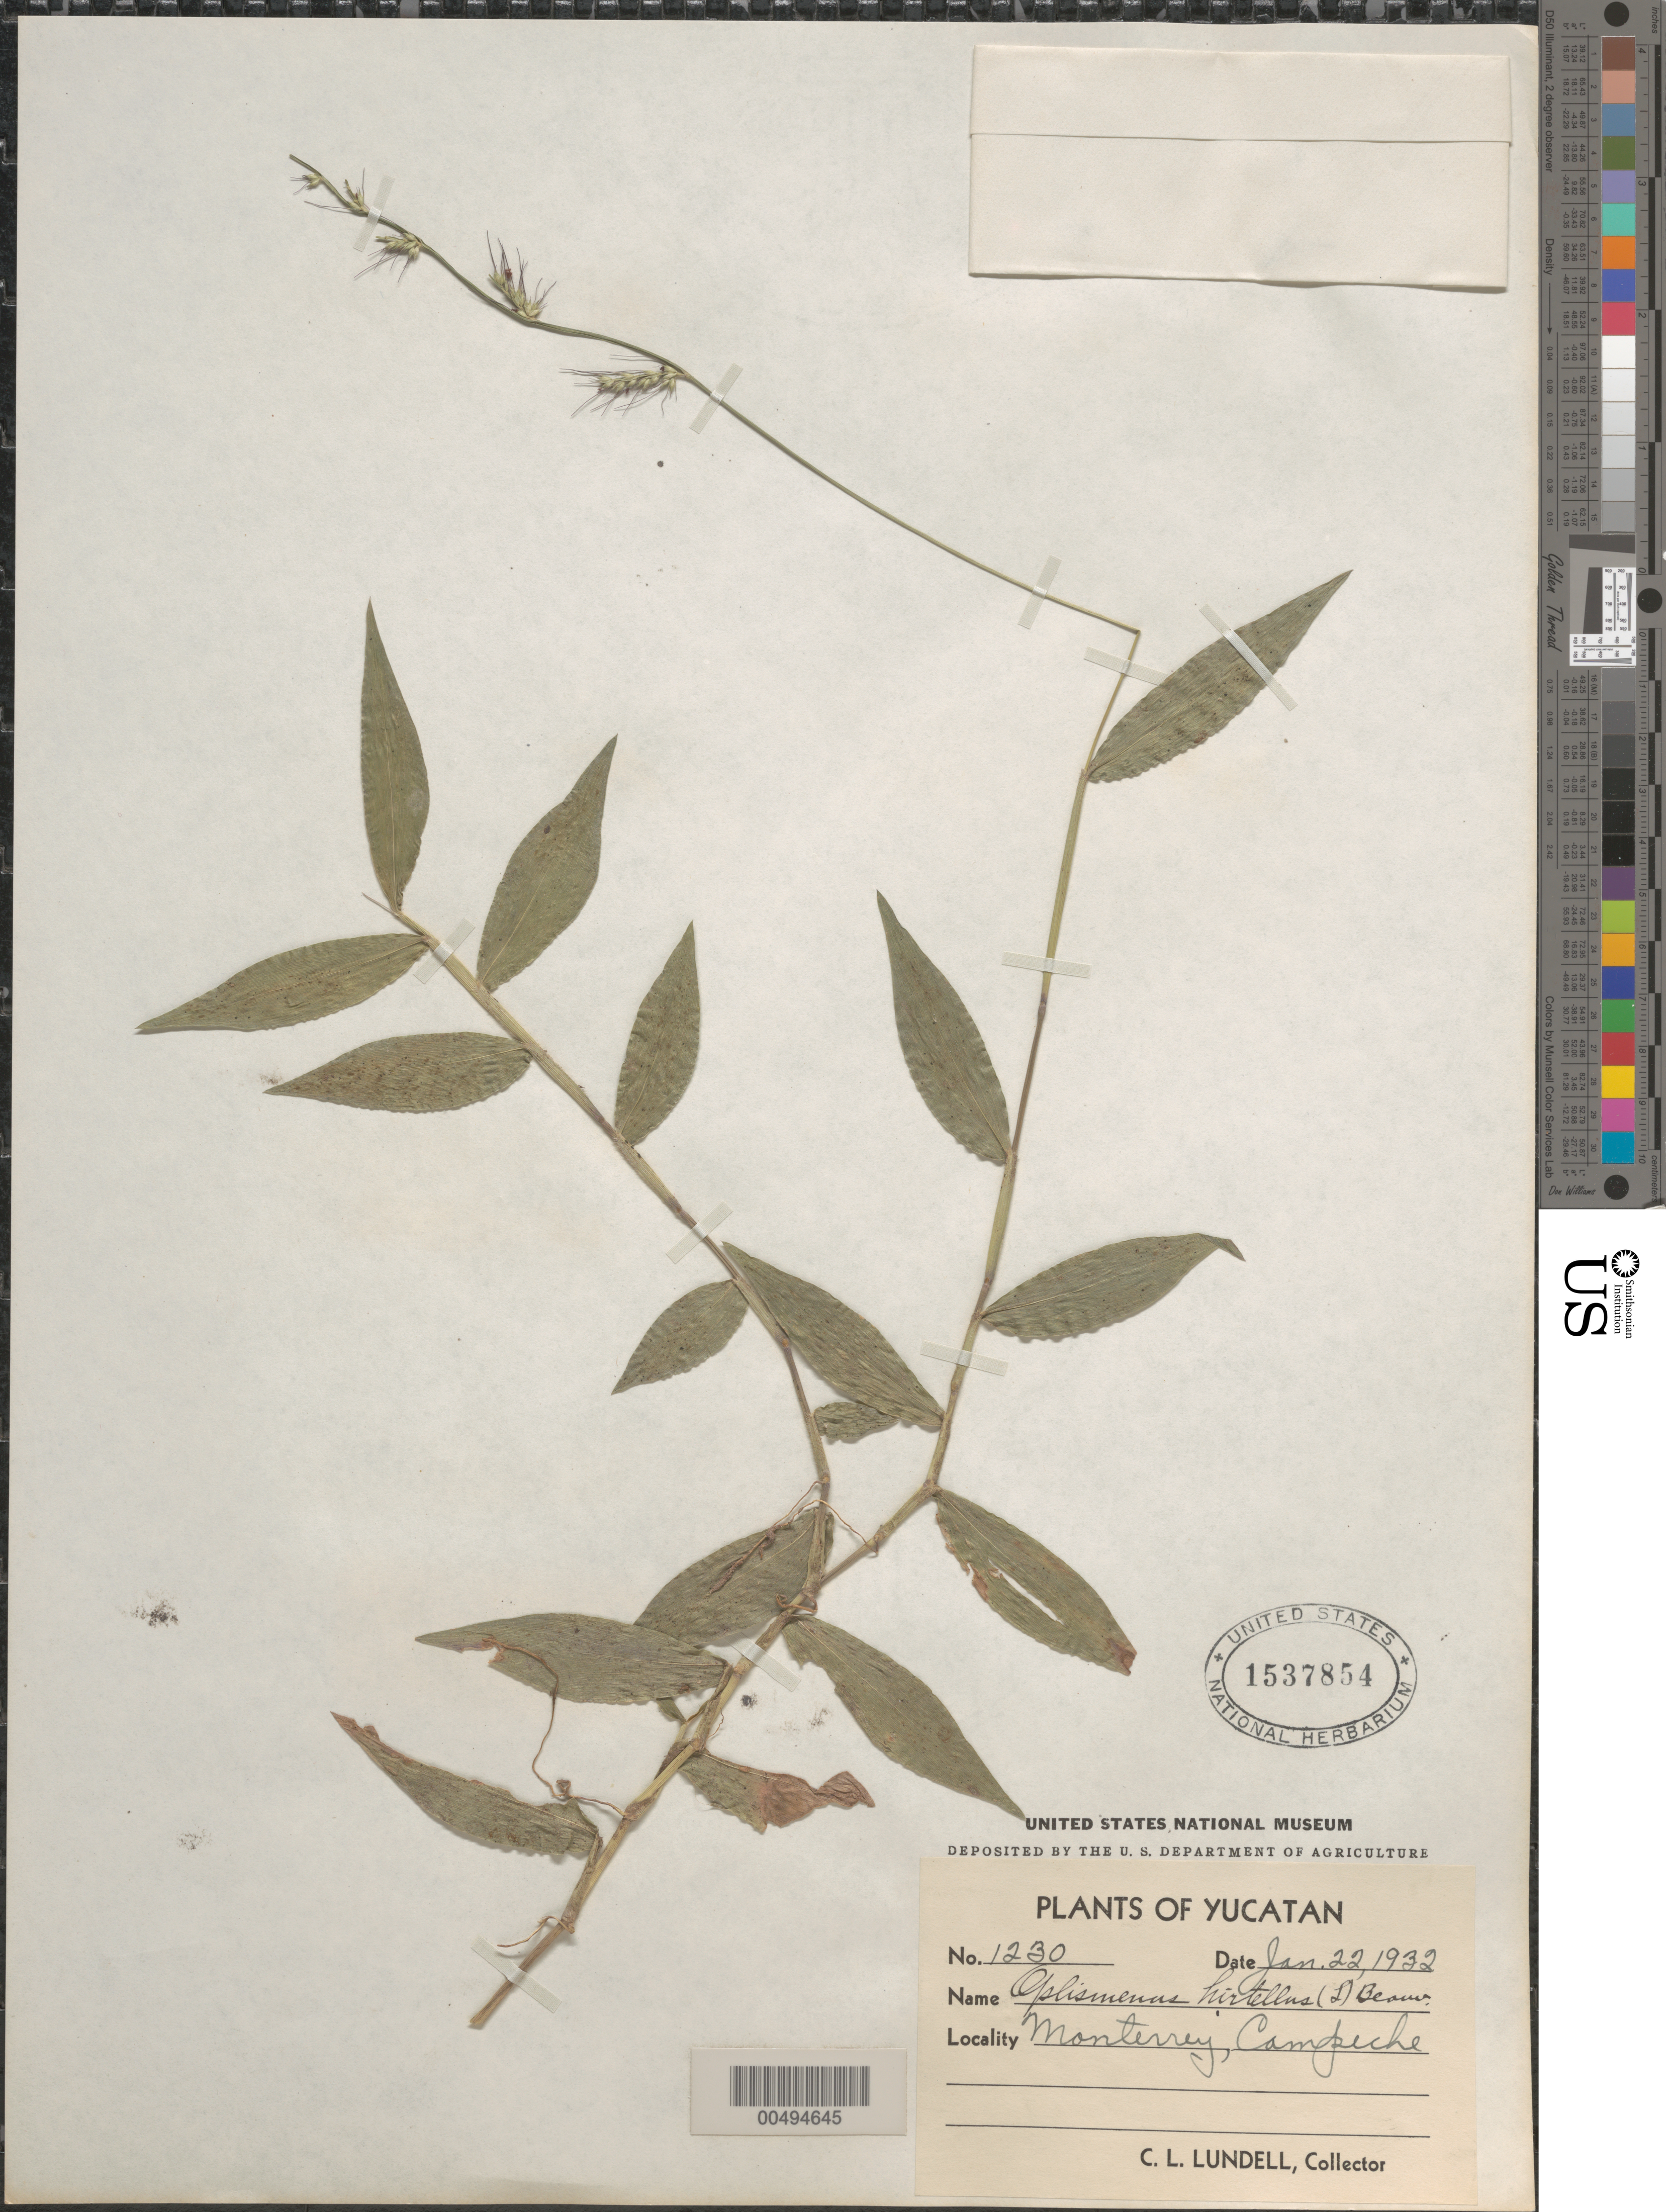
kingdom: Plantae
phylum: Tracheophyta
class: Liliopsida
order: Poales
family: Poaceae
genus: Oplismenus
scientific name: Oplismenus hirtellus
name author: (L.) P. Beauv.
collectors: C. L. Lundell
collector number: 1230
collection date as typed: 22 Jan 1932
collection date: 1932-01-22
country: Mexico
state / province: Chiapas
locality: Yucatan Peninsula, Monterrey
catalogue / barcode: US 1537854